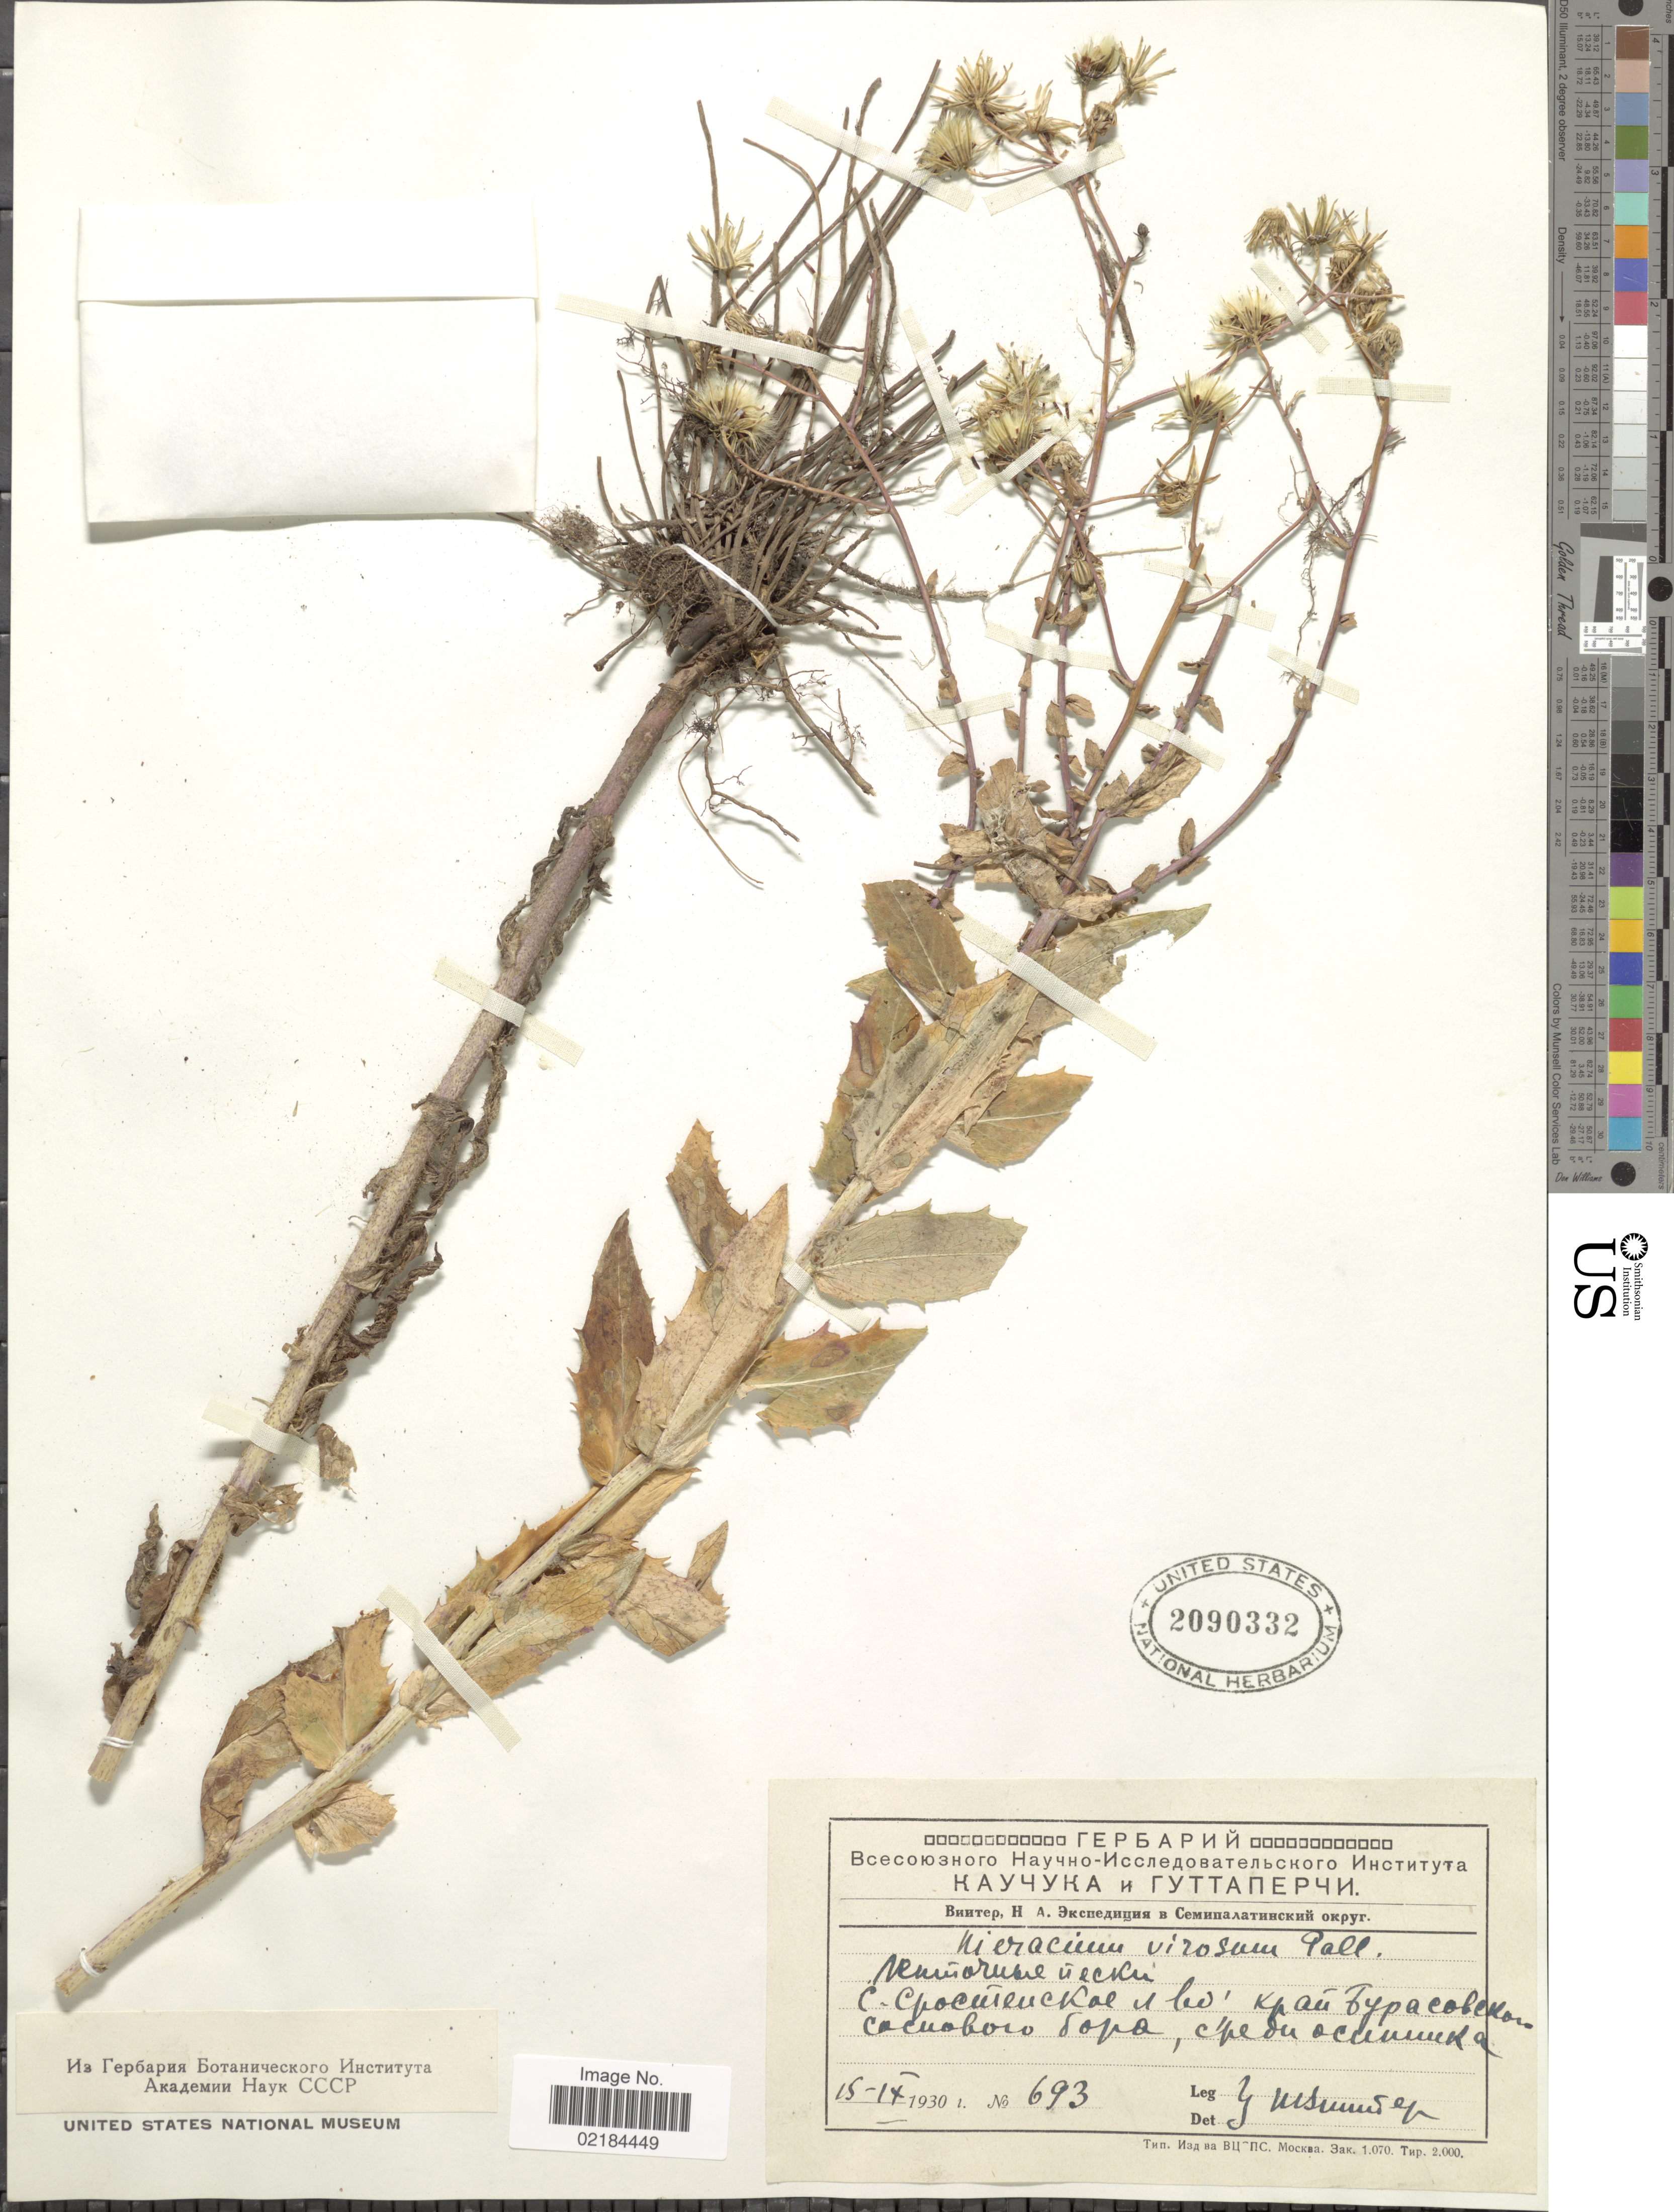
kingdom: Plantae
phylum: Tracheophyta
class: Magnoliopsida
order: Asterales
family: Asteraceae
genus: Hieracium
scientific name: Hieracium virosum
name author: Pall.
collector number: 693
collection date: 1930-09-15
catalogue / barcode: US 2090332